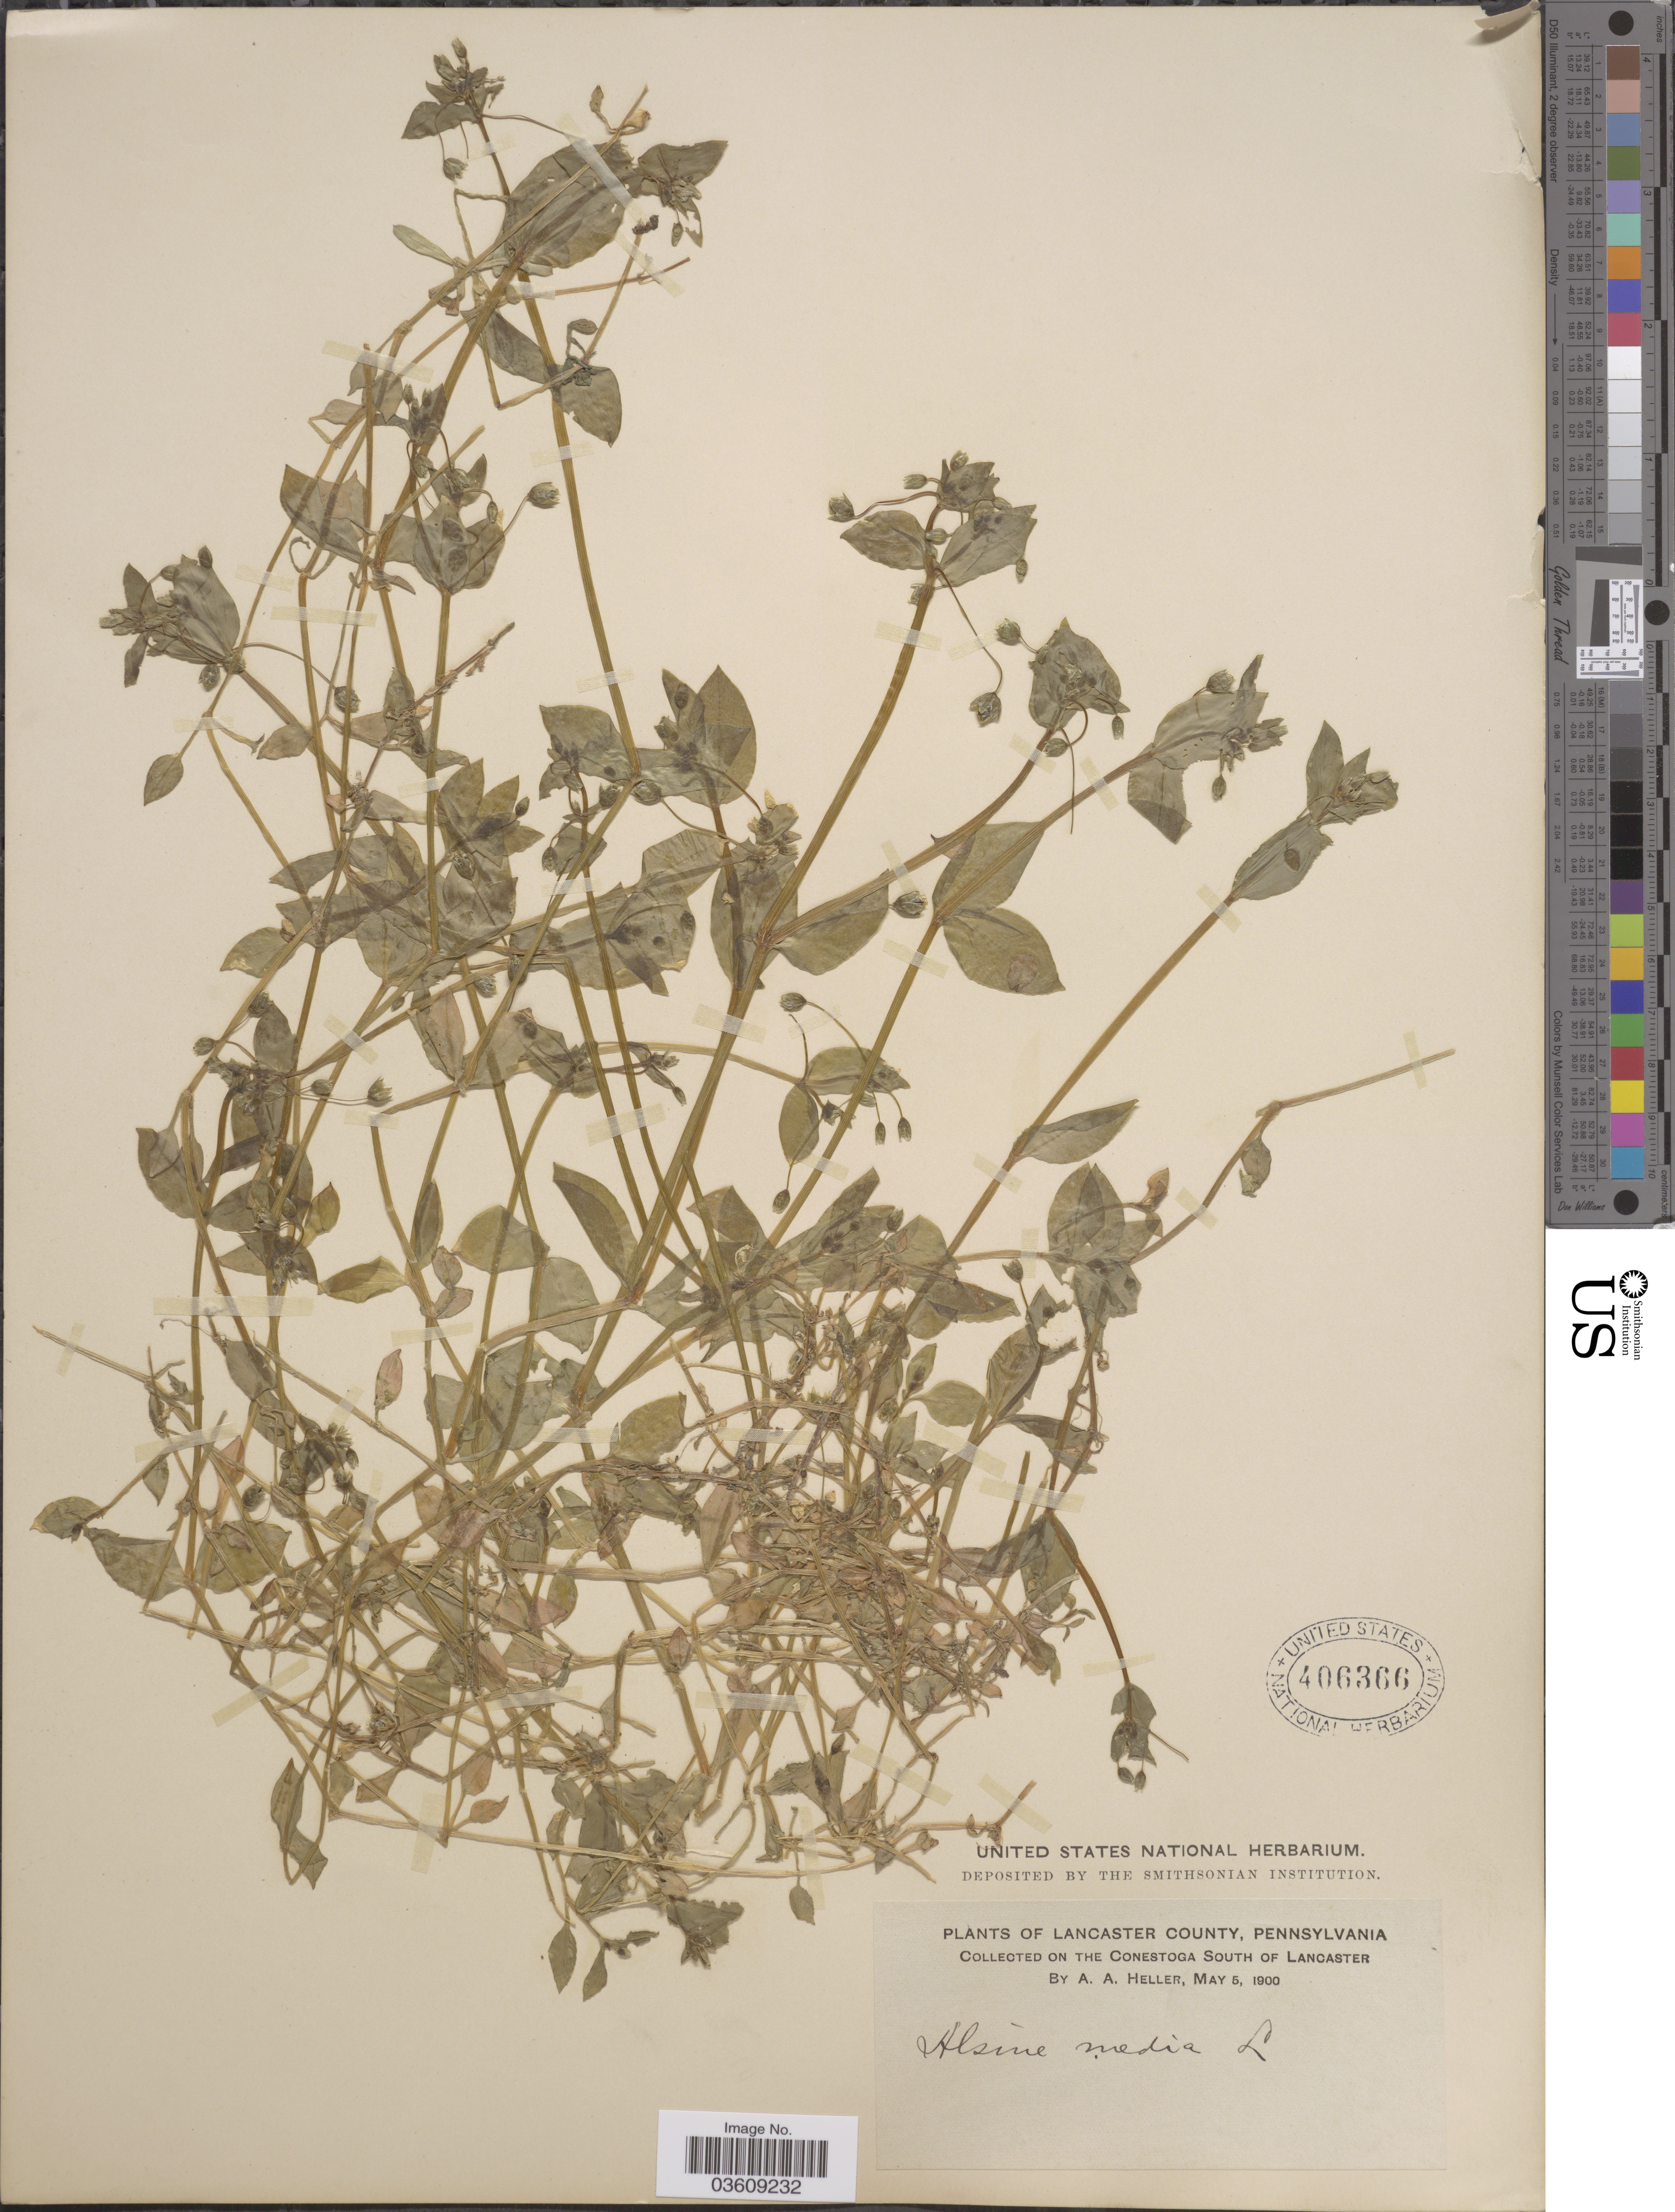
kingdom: Plantae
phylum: Tracheophyta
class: Magnoliopsida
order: Caryophyllales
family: Caryophyllaceae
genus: Stellaria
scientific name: Stellaria media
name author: (L.) Vill.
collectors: A. A. Heller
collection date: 1900-05-05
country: United States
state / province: Pennsylvania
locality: Lancaster County. On the Conestoga South of Lancaster.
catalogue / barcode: US 406366